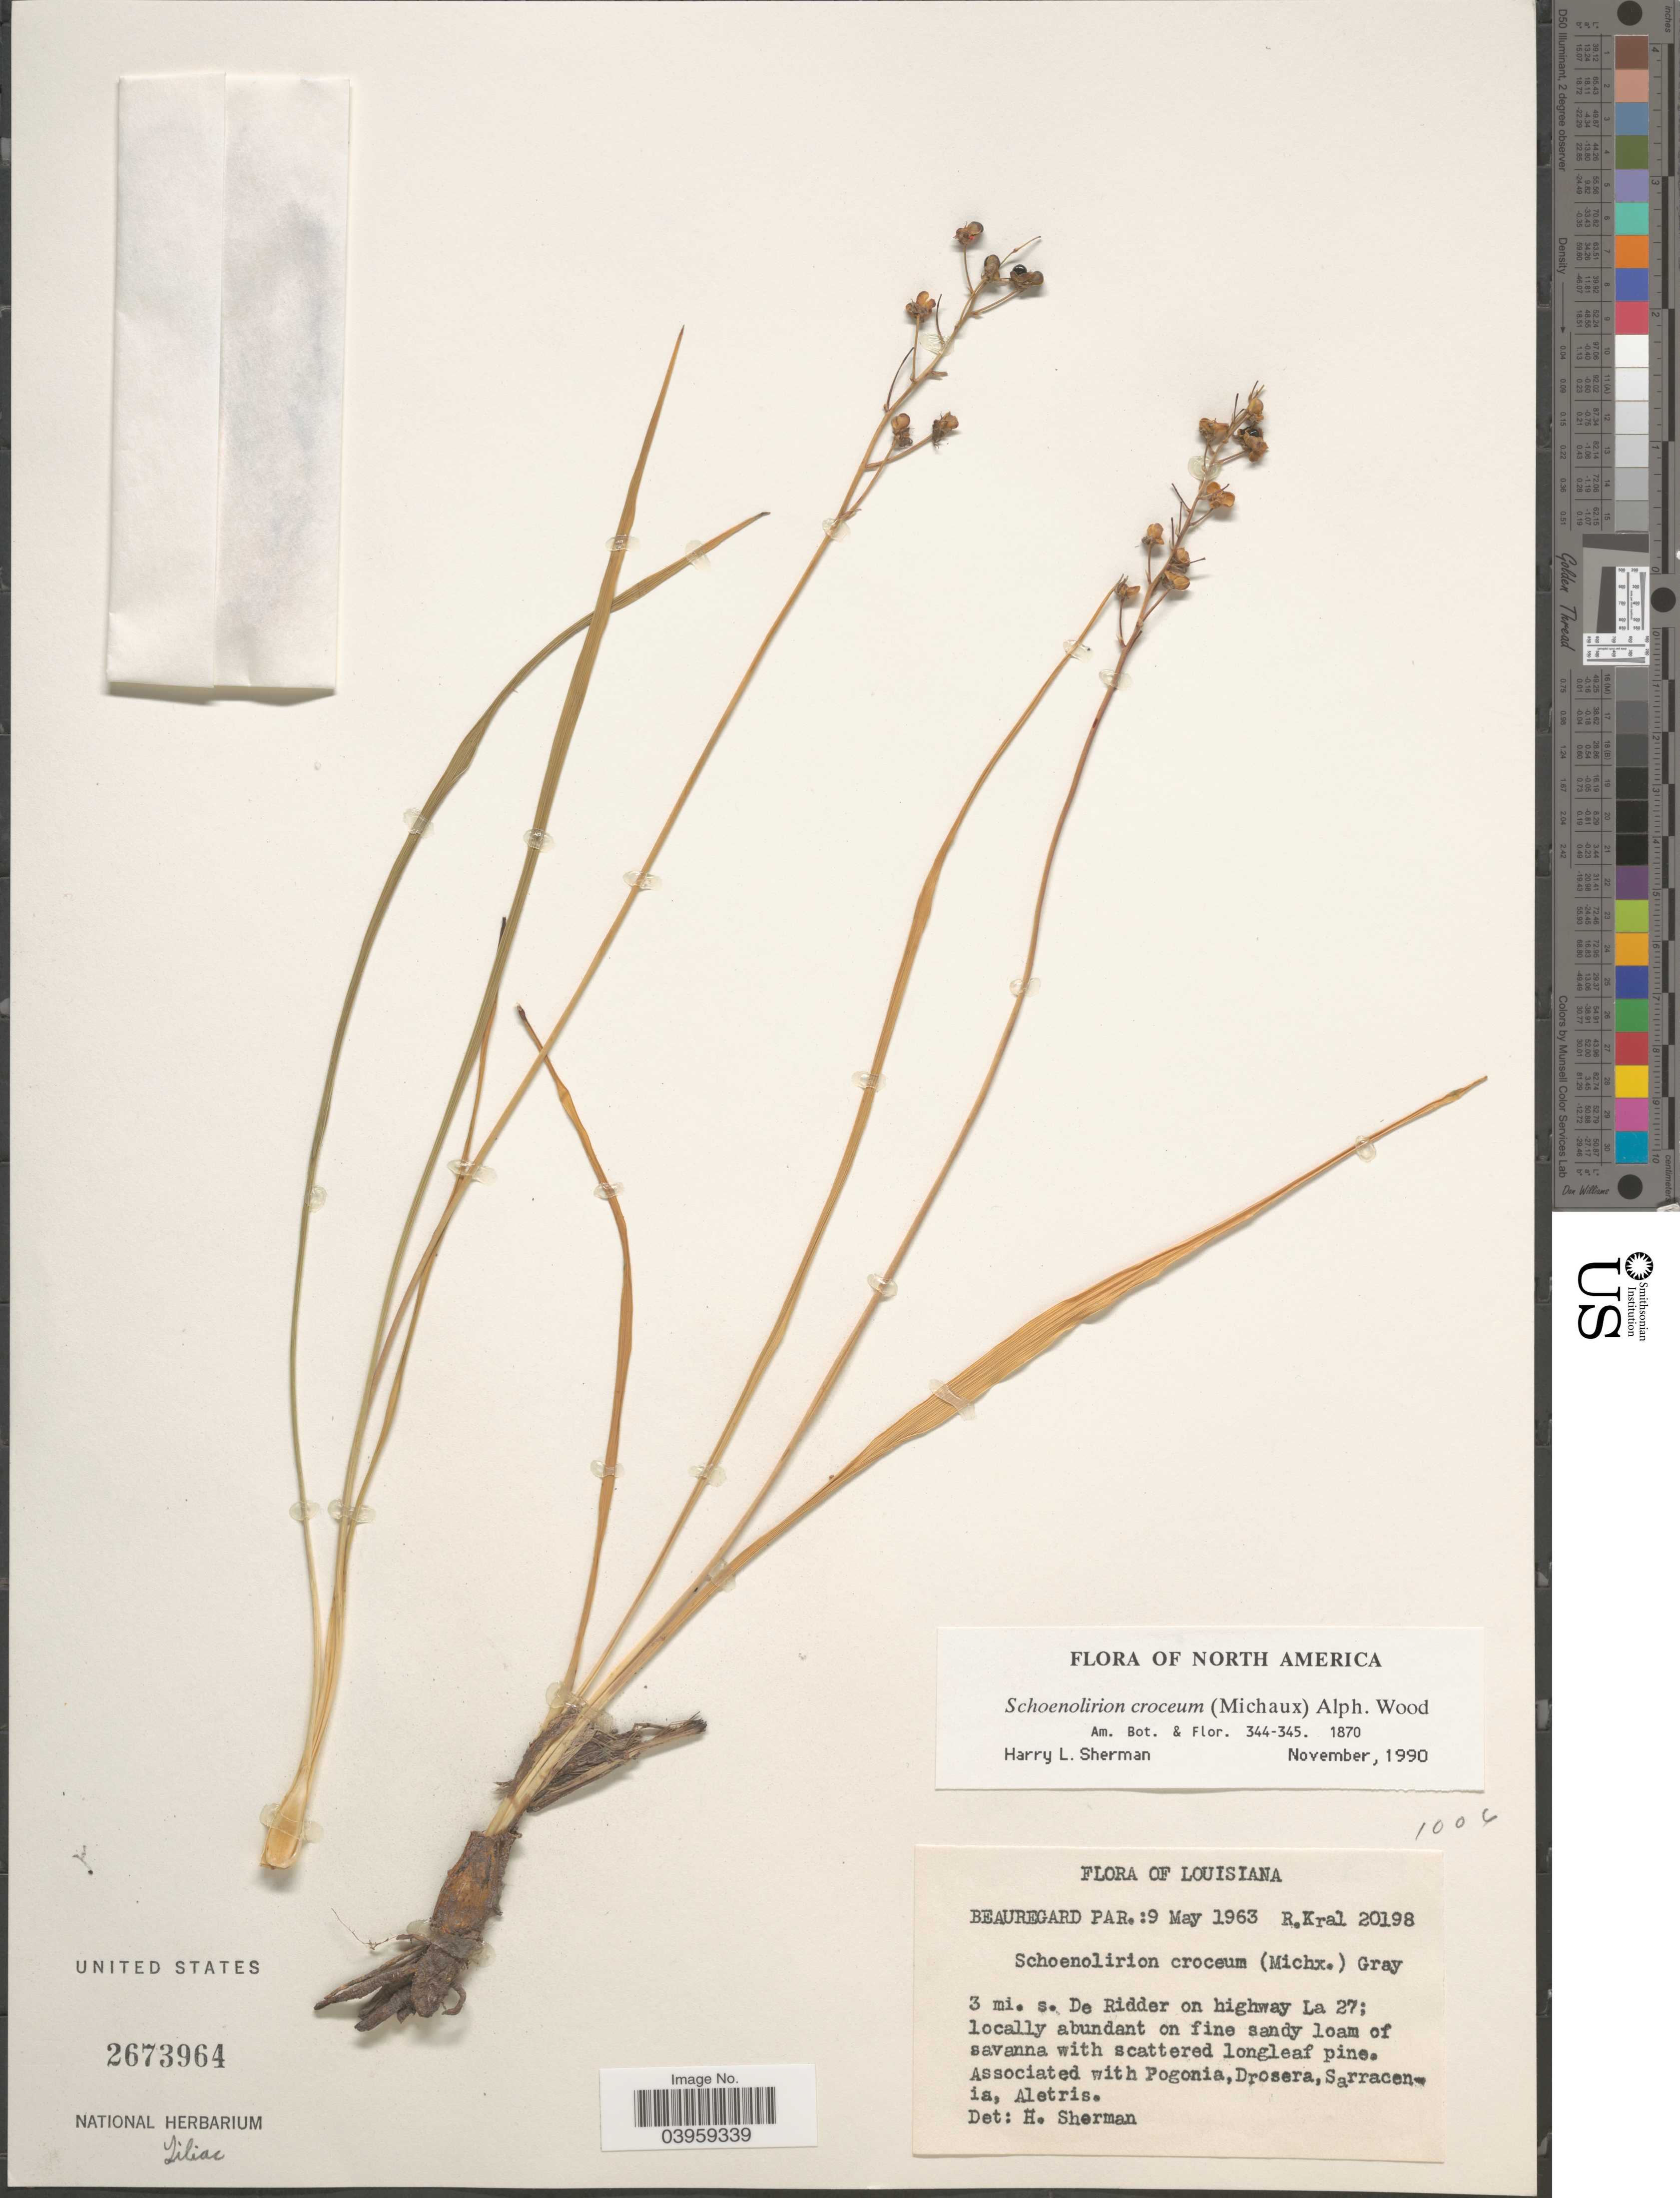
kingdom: Plantae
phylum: Tracheophyta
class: Liliopsida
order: Asparagales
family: Asparagaceae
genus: Schoenolirion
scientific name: Schoenolirion croceum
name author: (Michx.) Alph. Wood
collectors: R. Kral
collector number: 20198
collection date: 1963-05-09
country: United States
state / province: Louisiana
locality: Beauregard Par. 3 mi. s. De Ridder on highway La 27.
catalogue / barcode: US 2673964